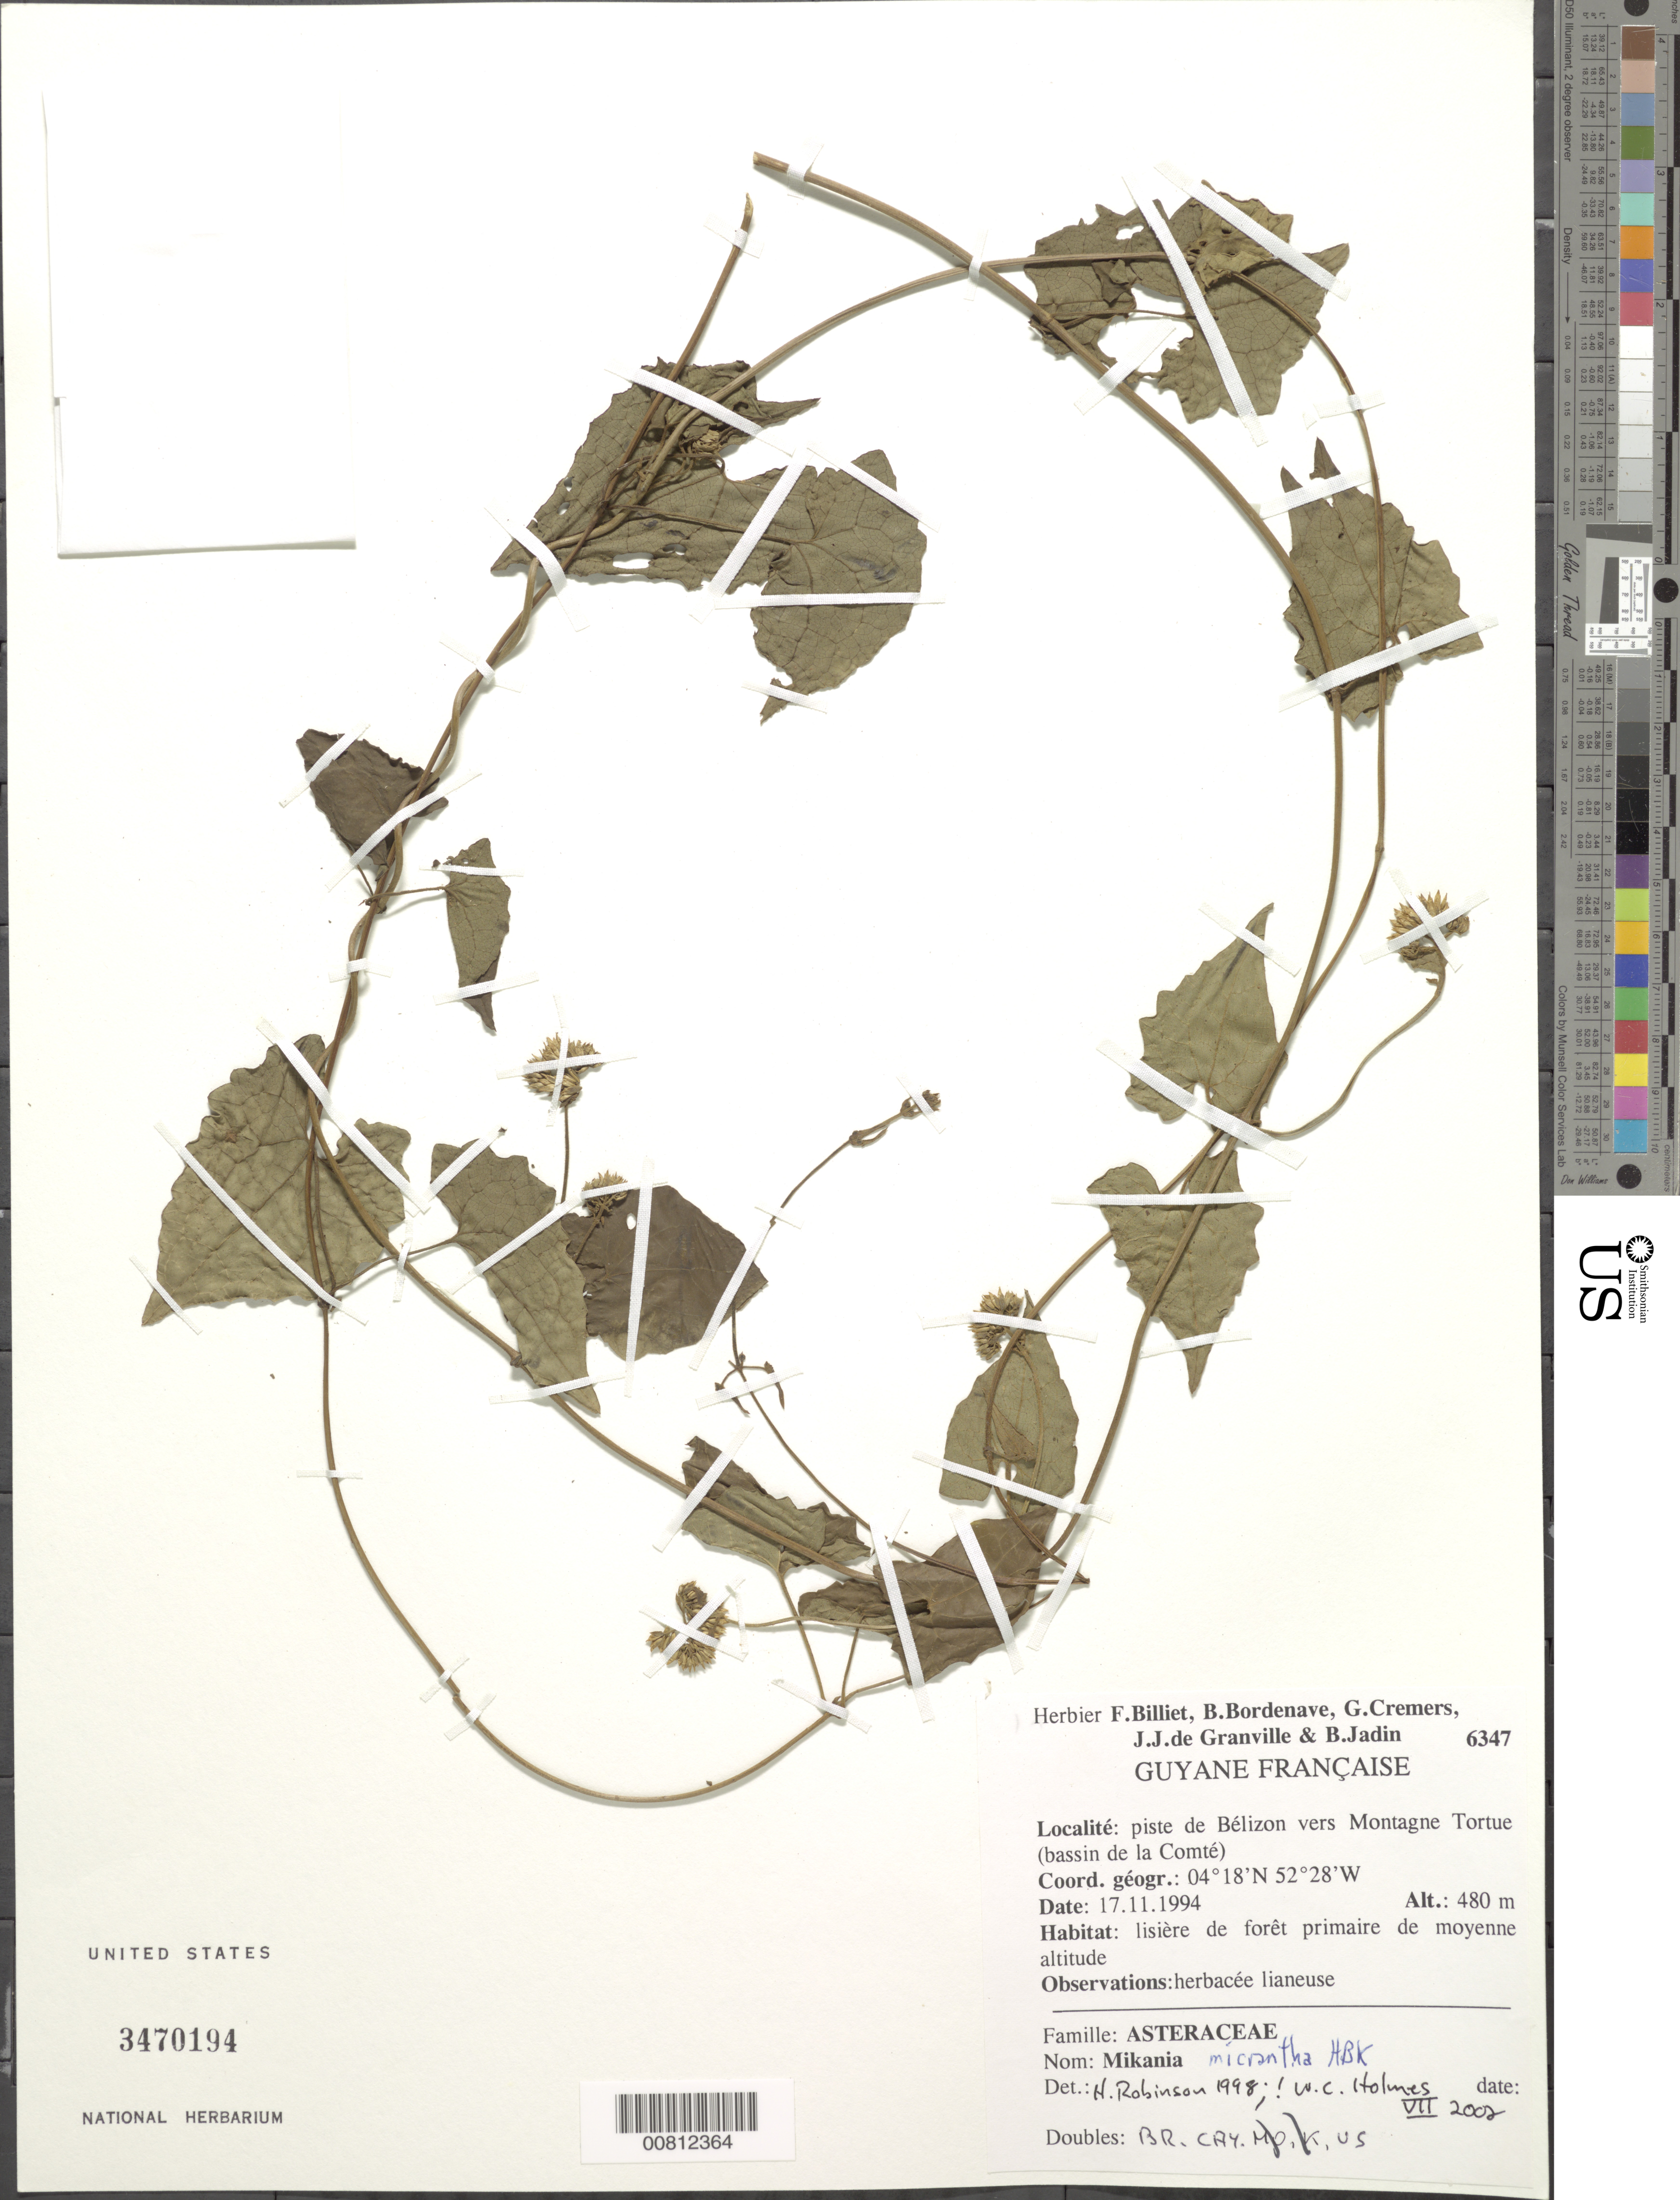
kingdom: Plantae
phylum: Tracheophyta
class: Magnoliopsida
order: Asterales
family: Asteraceae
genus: Mikania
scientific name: Mikania micrantha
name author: Kunth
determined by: Holmes, W. C.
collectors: F. Billiet, G. Cremers, B. Bordenave, J.-J. de Granville & B. Jadin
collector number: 6347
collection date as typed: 17-Nov-94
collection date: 1994-11-17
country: French Guiana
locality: Piste de Bélizon, vers Montagne Tortue (Bassin de la Comté)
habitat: Primary forest, low altitude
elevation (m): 480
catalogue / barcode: US 3470194